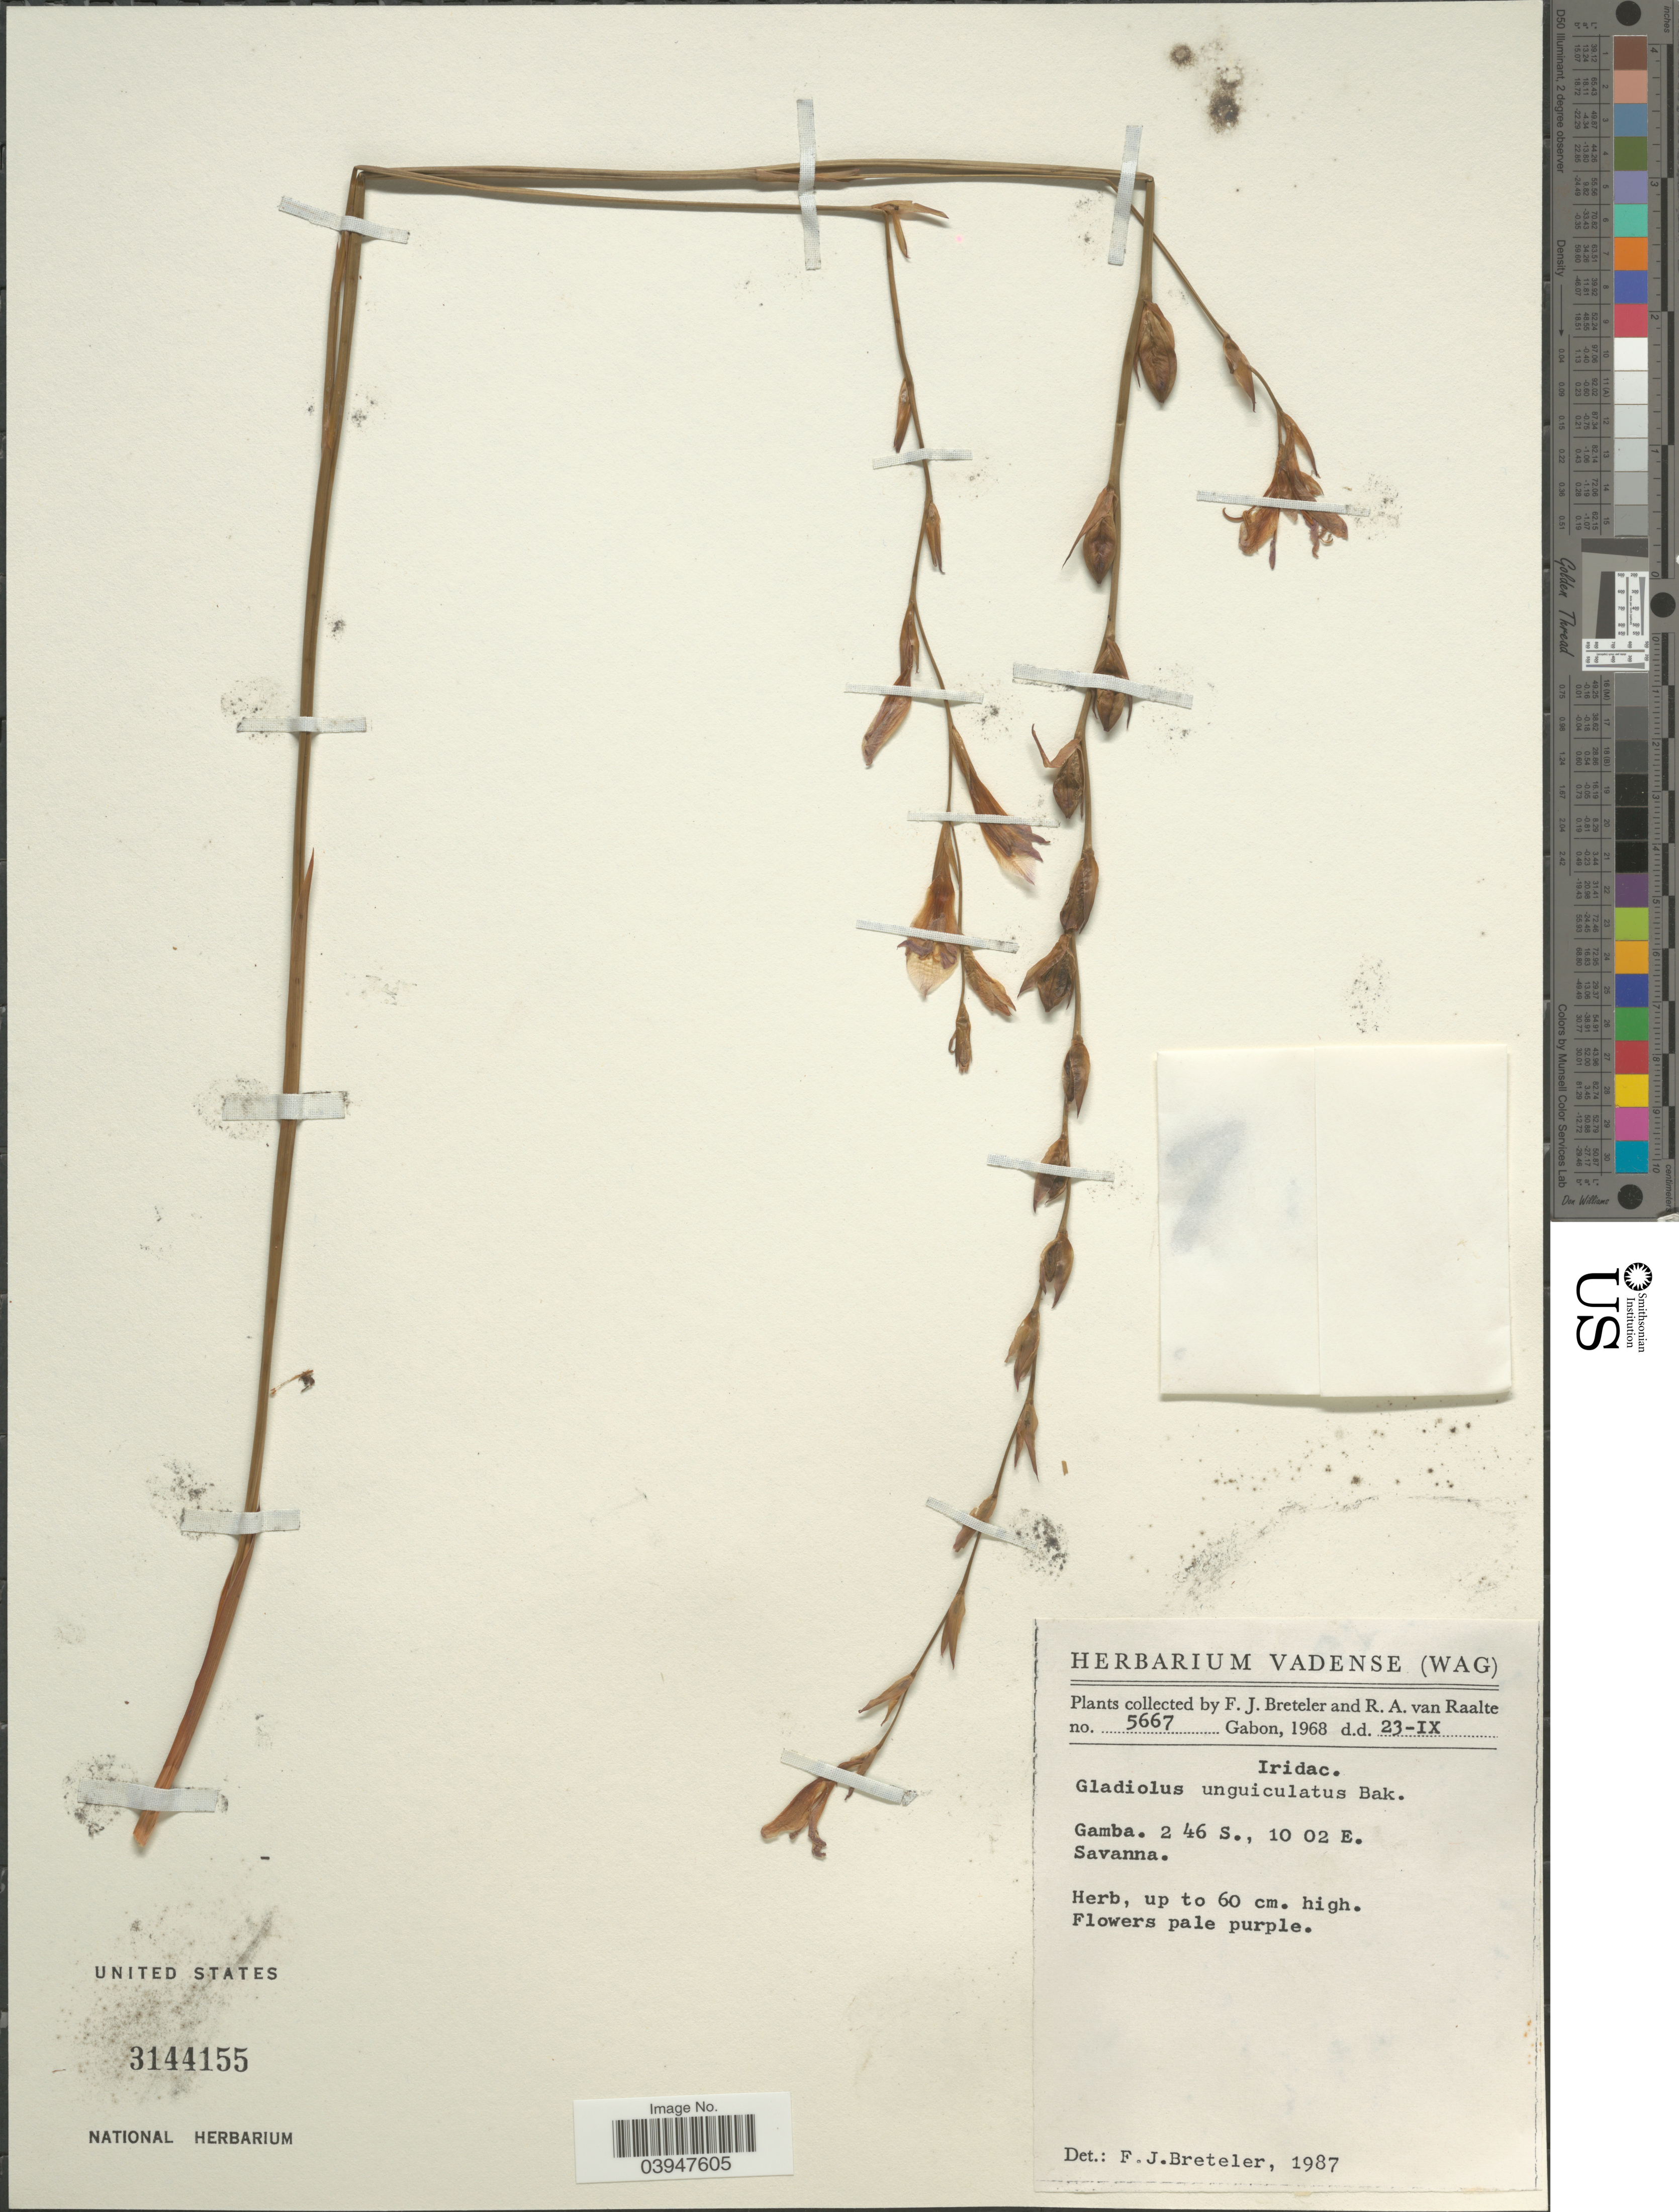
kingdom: Plantae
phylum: Tracheophyta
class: Liliopsida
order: Asparagales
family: Iridaceae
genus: Gladiolus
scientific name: Gladiolus unguiculatus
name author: Baker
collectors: F. J. Breteler & R. Van Raalte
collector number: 5667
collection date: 1968-09-23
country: Gabon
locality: Gamba. Savanna.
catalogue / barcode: US 3144155